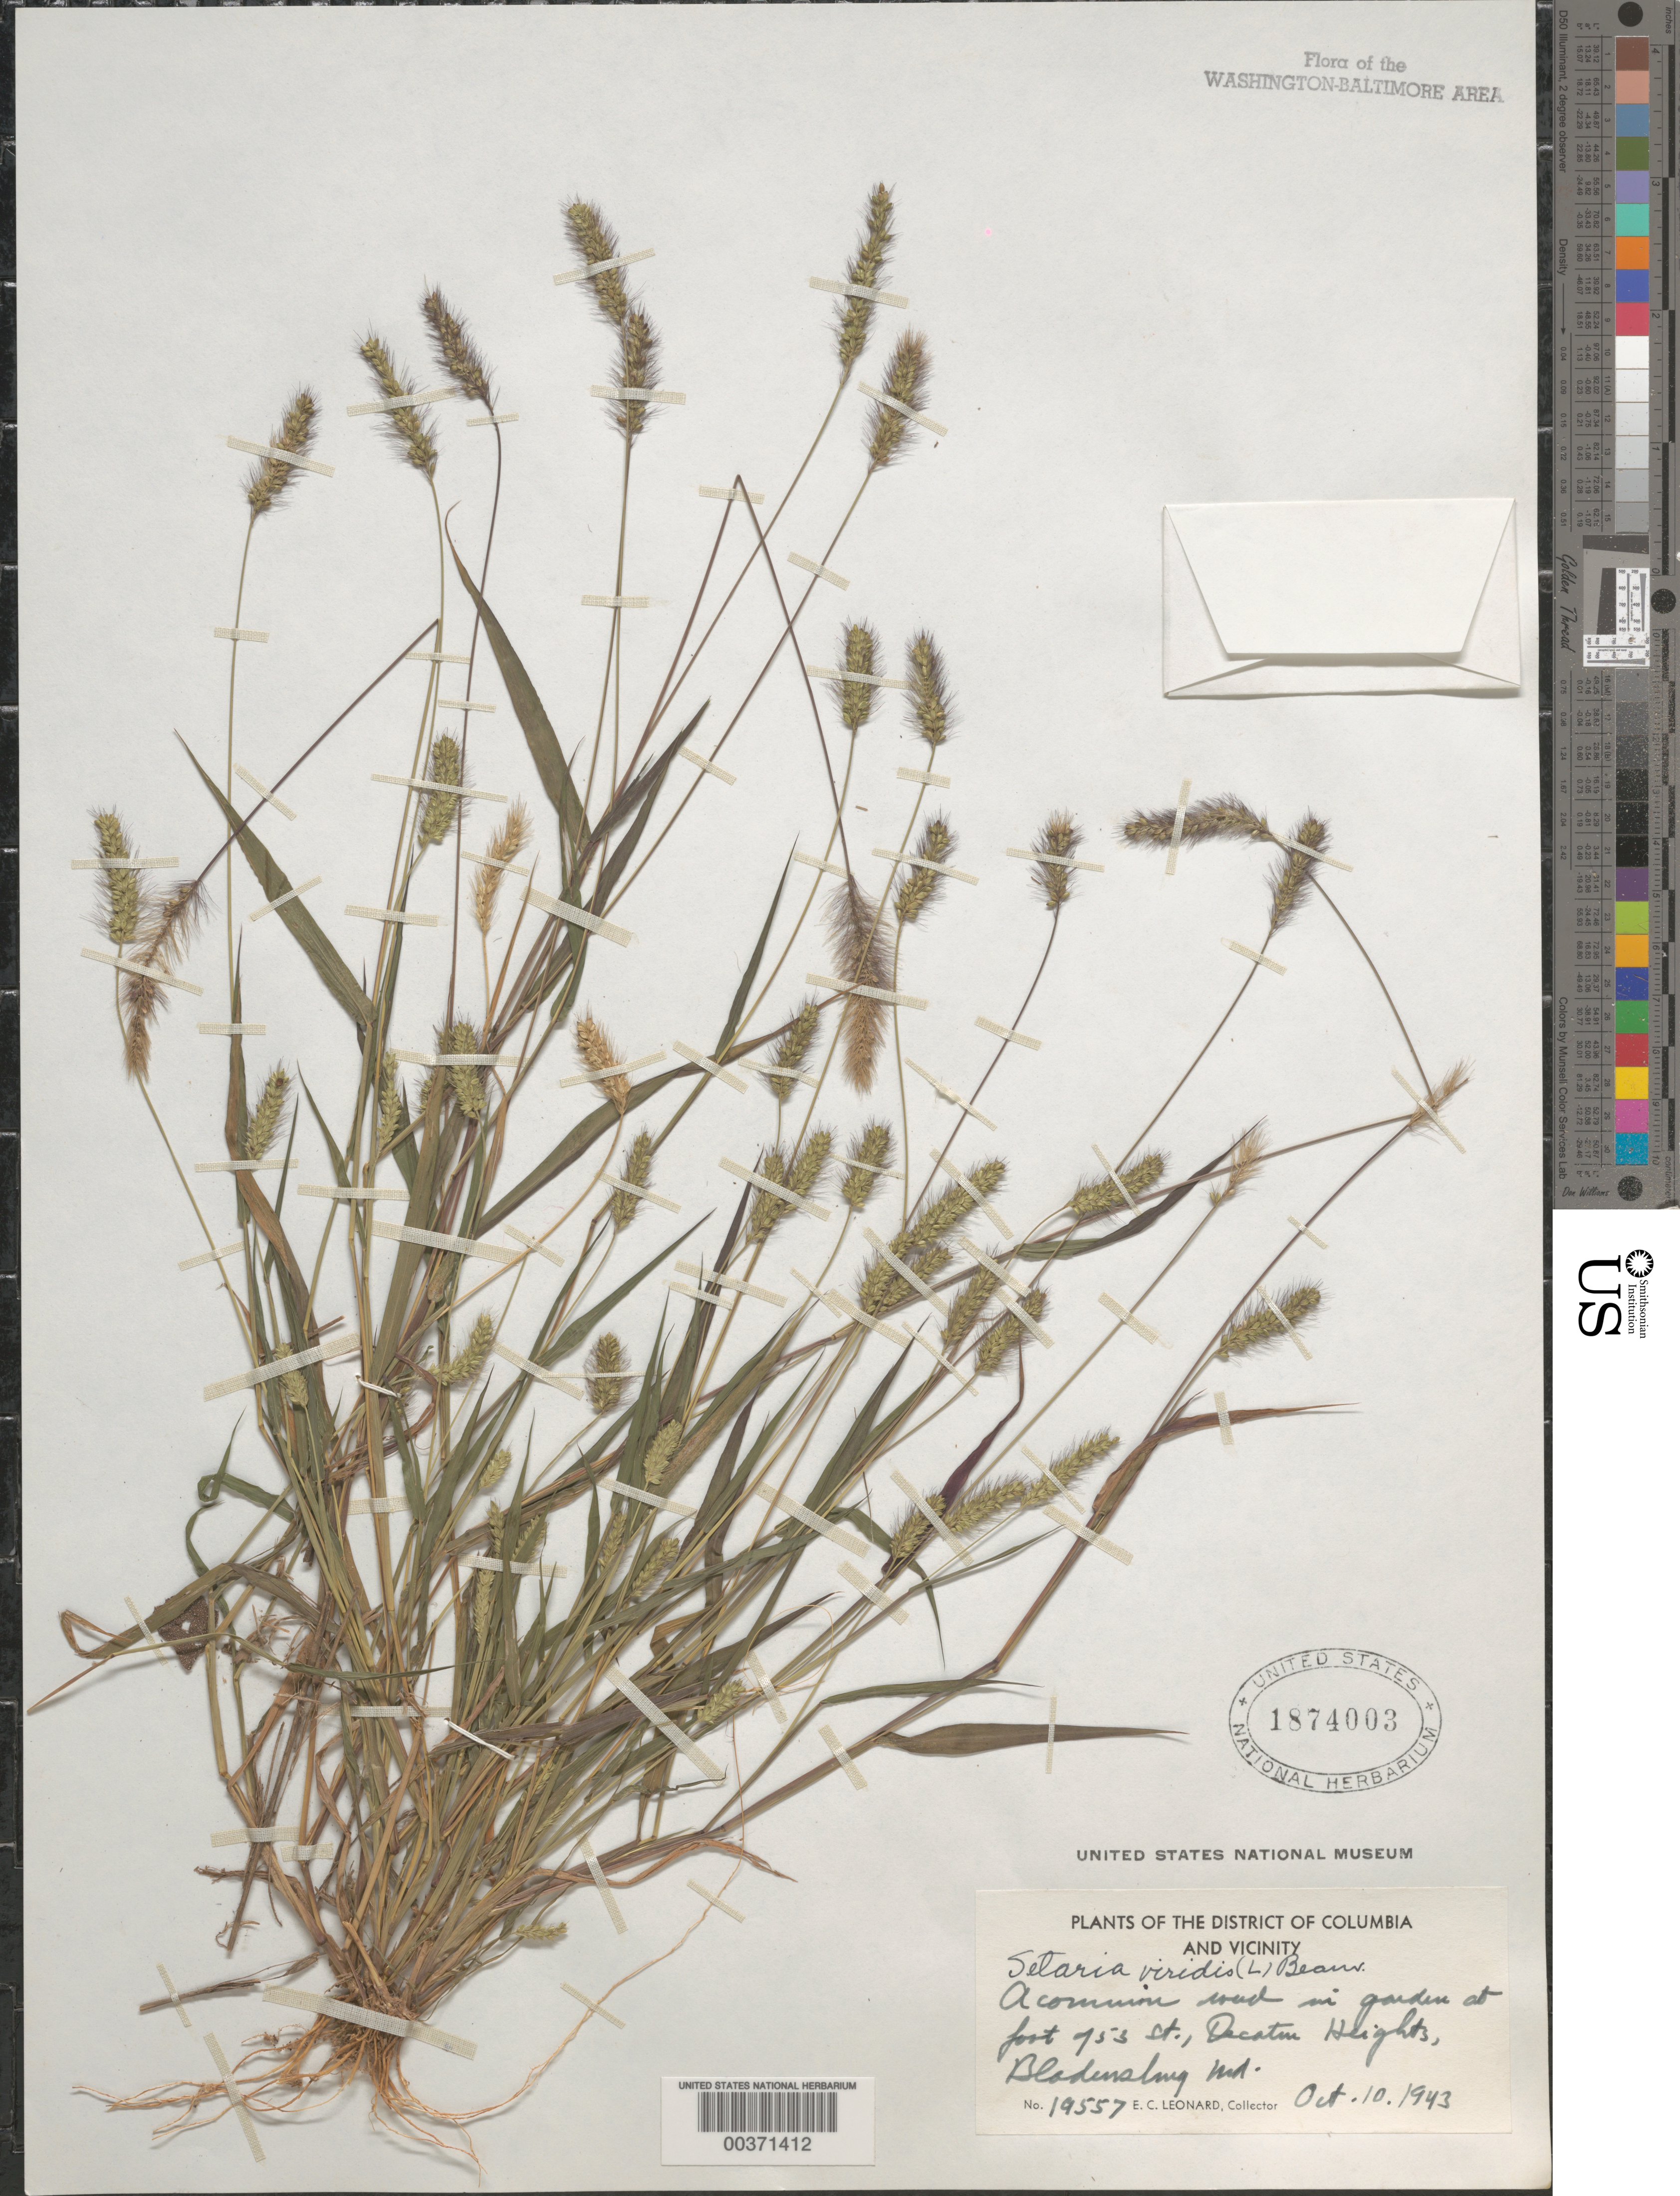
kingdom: Plantae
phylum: Tracheophyta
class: Liliopsida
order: Poales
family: Poaceae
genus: Setaria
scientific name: Setaria viridis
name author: (L.) P. Beauv.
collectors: E. C. Leonard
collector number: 19557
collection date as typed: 10 Oct 1943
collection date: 1943-10-10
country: United States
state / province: Maryland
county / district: Prince George's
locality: Bladensburg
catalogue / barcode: US 1874003